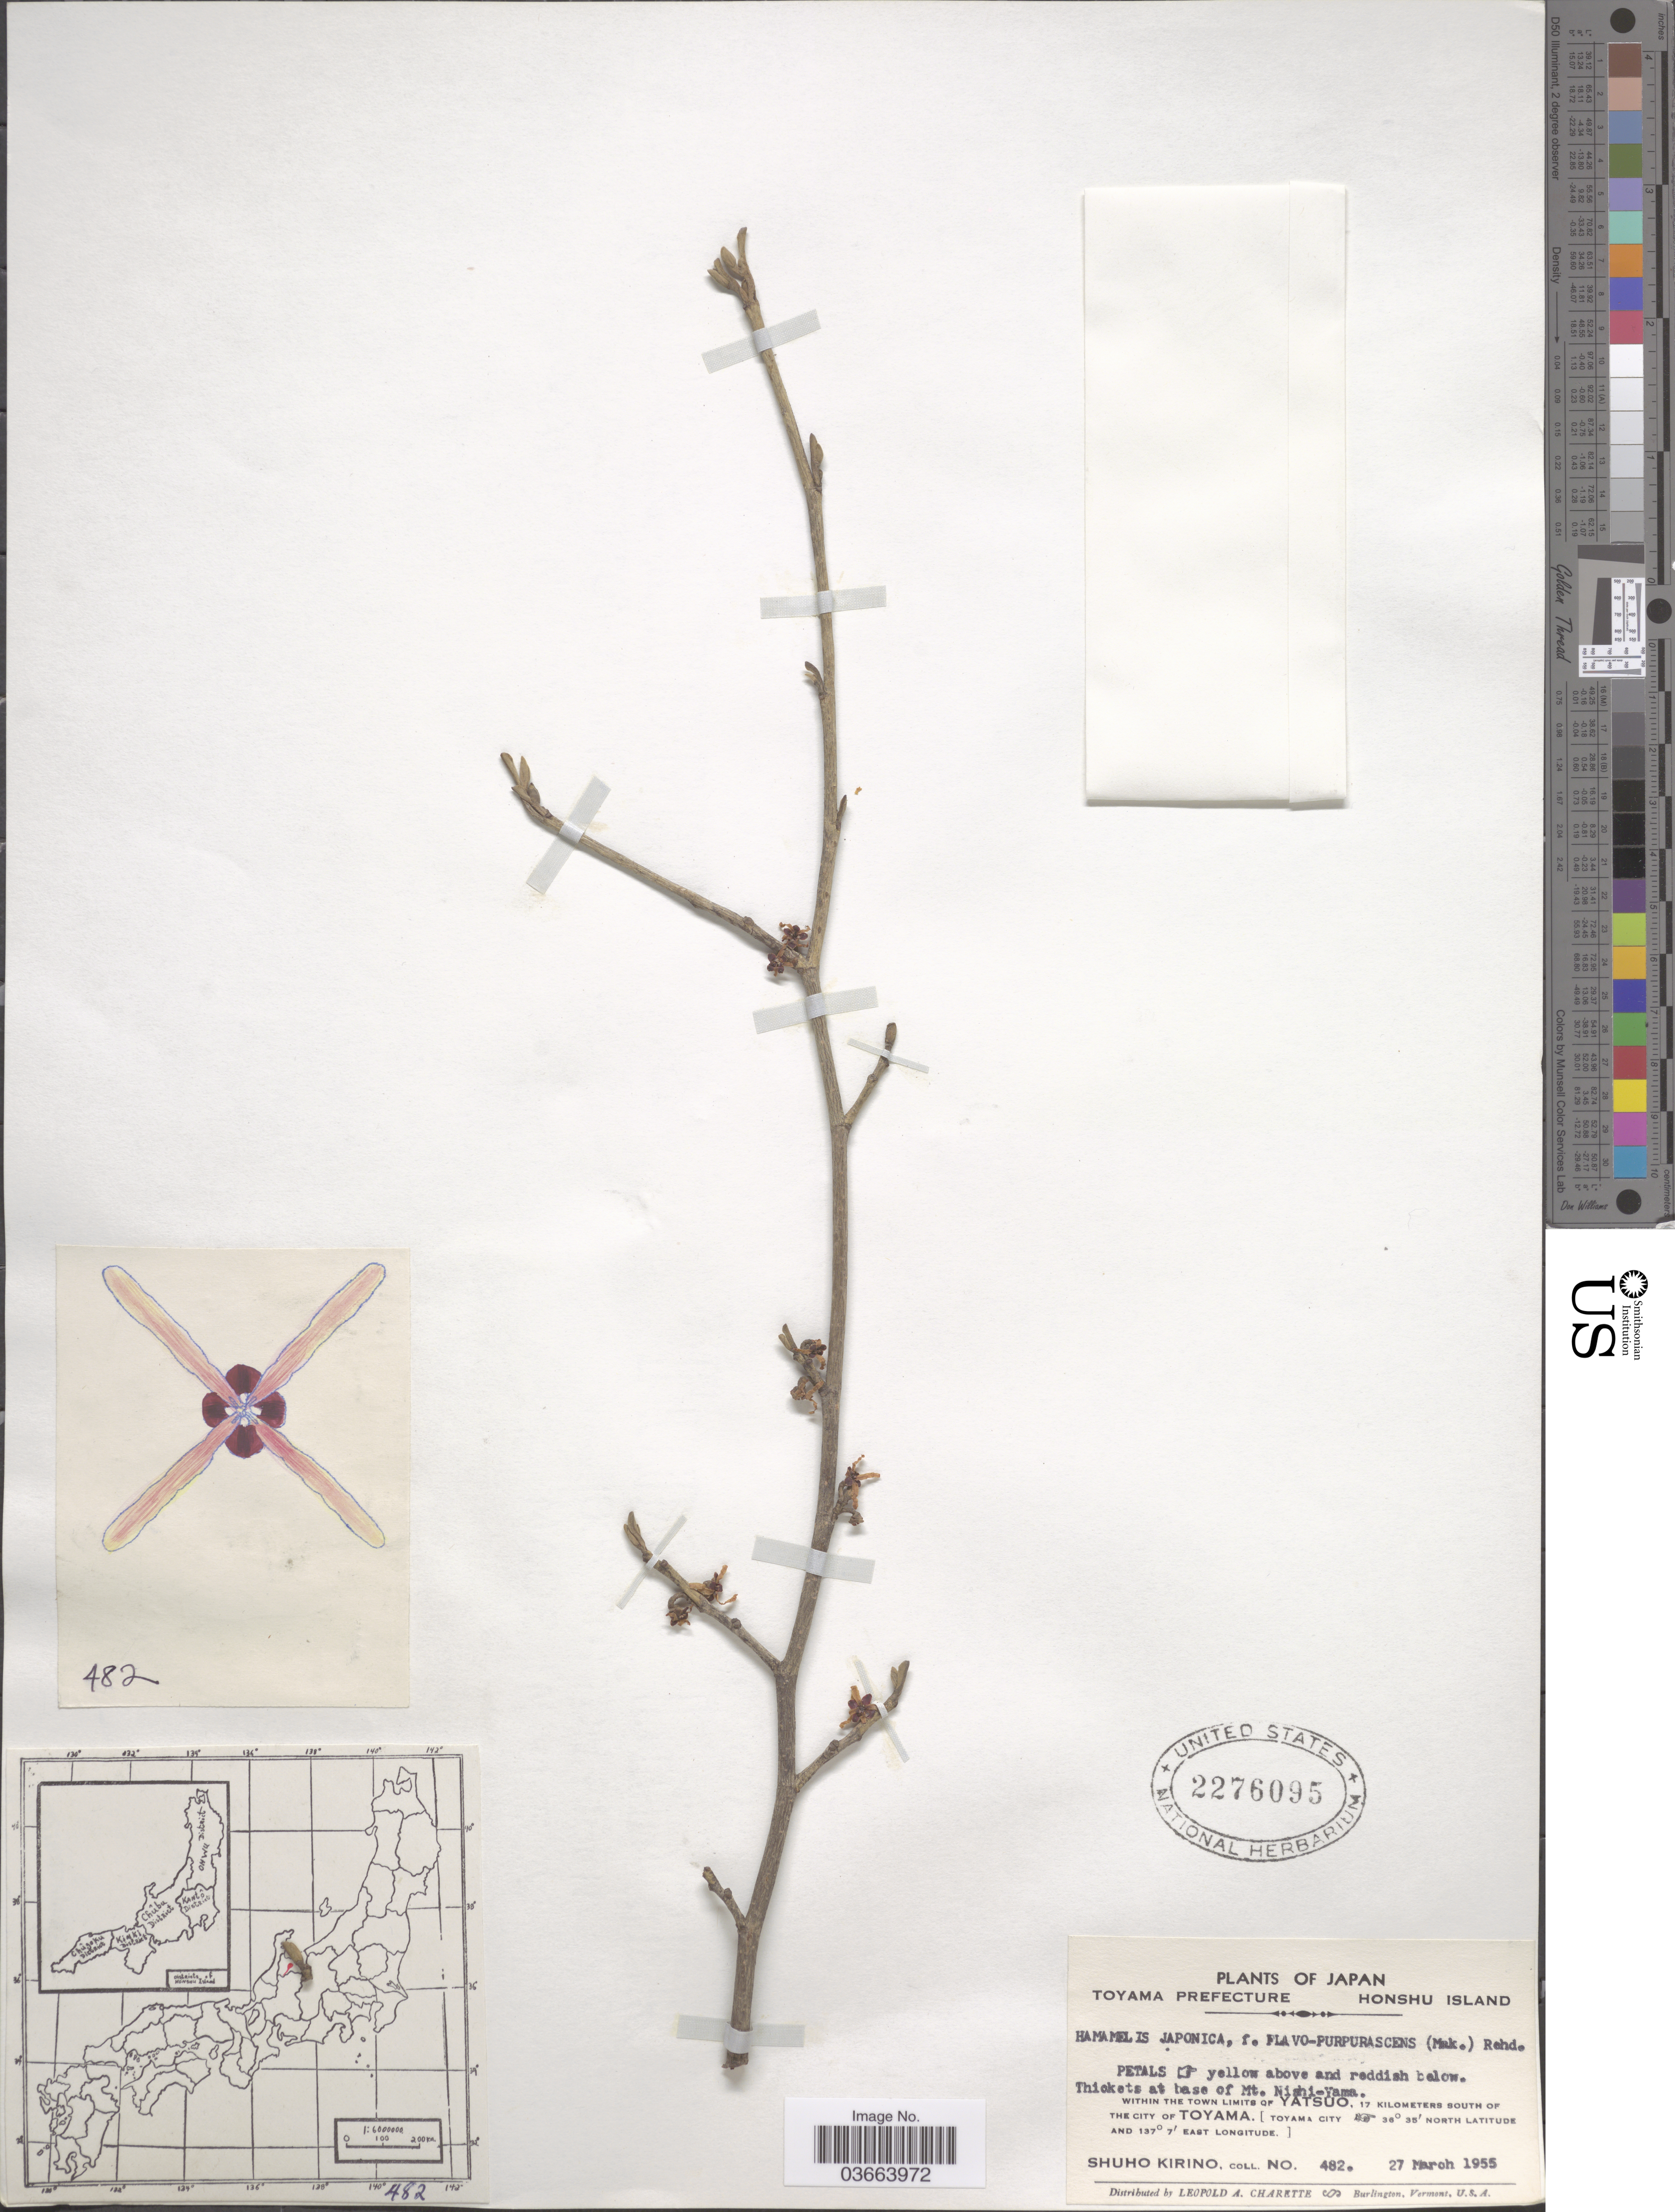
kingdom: Plantae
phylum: Tracheophyta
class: Magnoliopsida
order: Saxifragales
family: Hamamelidaceae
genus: Hamamelis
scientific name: Hamamelis japonica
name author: Siebold & Zucc.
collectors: S. Kirino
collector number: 482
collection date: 1955-03-27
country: Japan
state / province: Toyama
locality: Toyama Prefecture. Honshu Island. Thickets at the base of Mt. Nishi-Yama. Within the town limits of Yatsuo, 17 kilometers south of the city of Toyama. [Toyama City].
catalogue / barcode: US 2276095